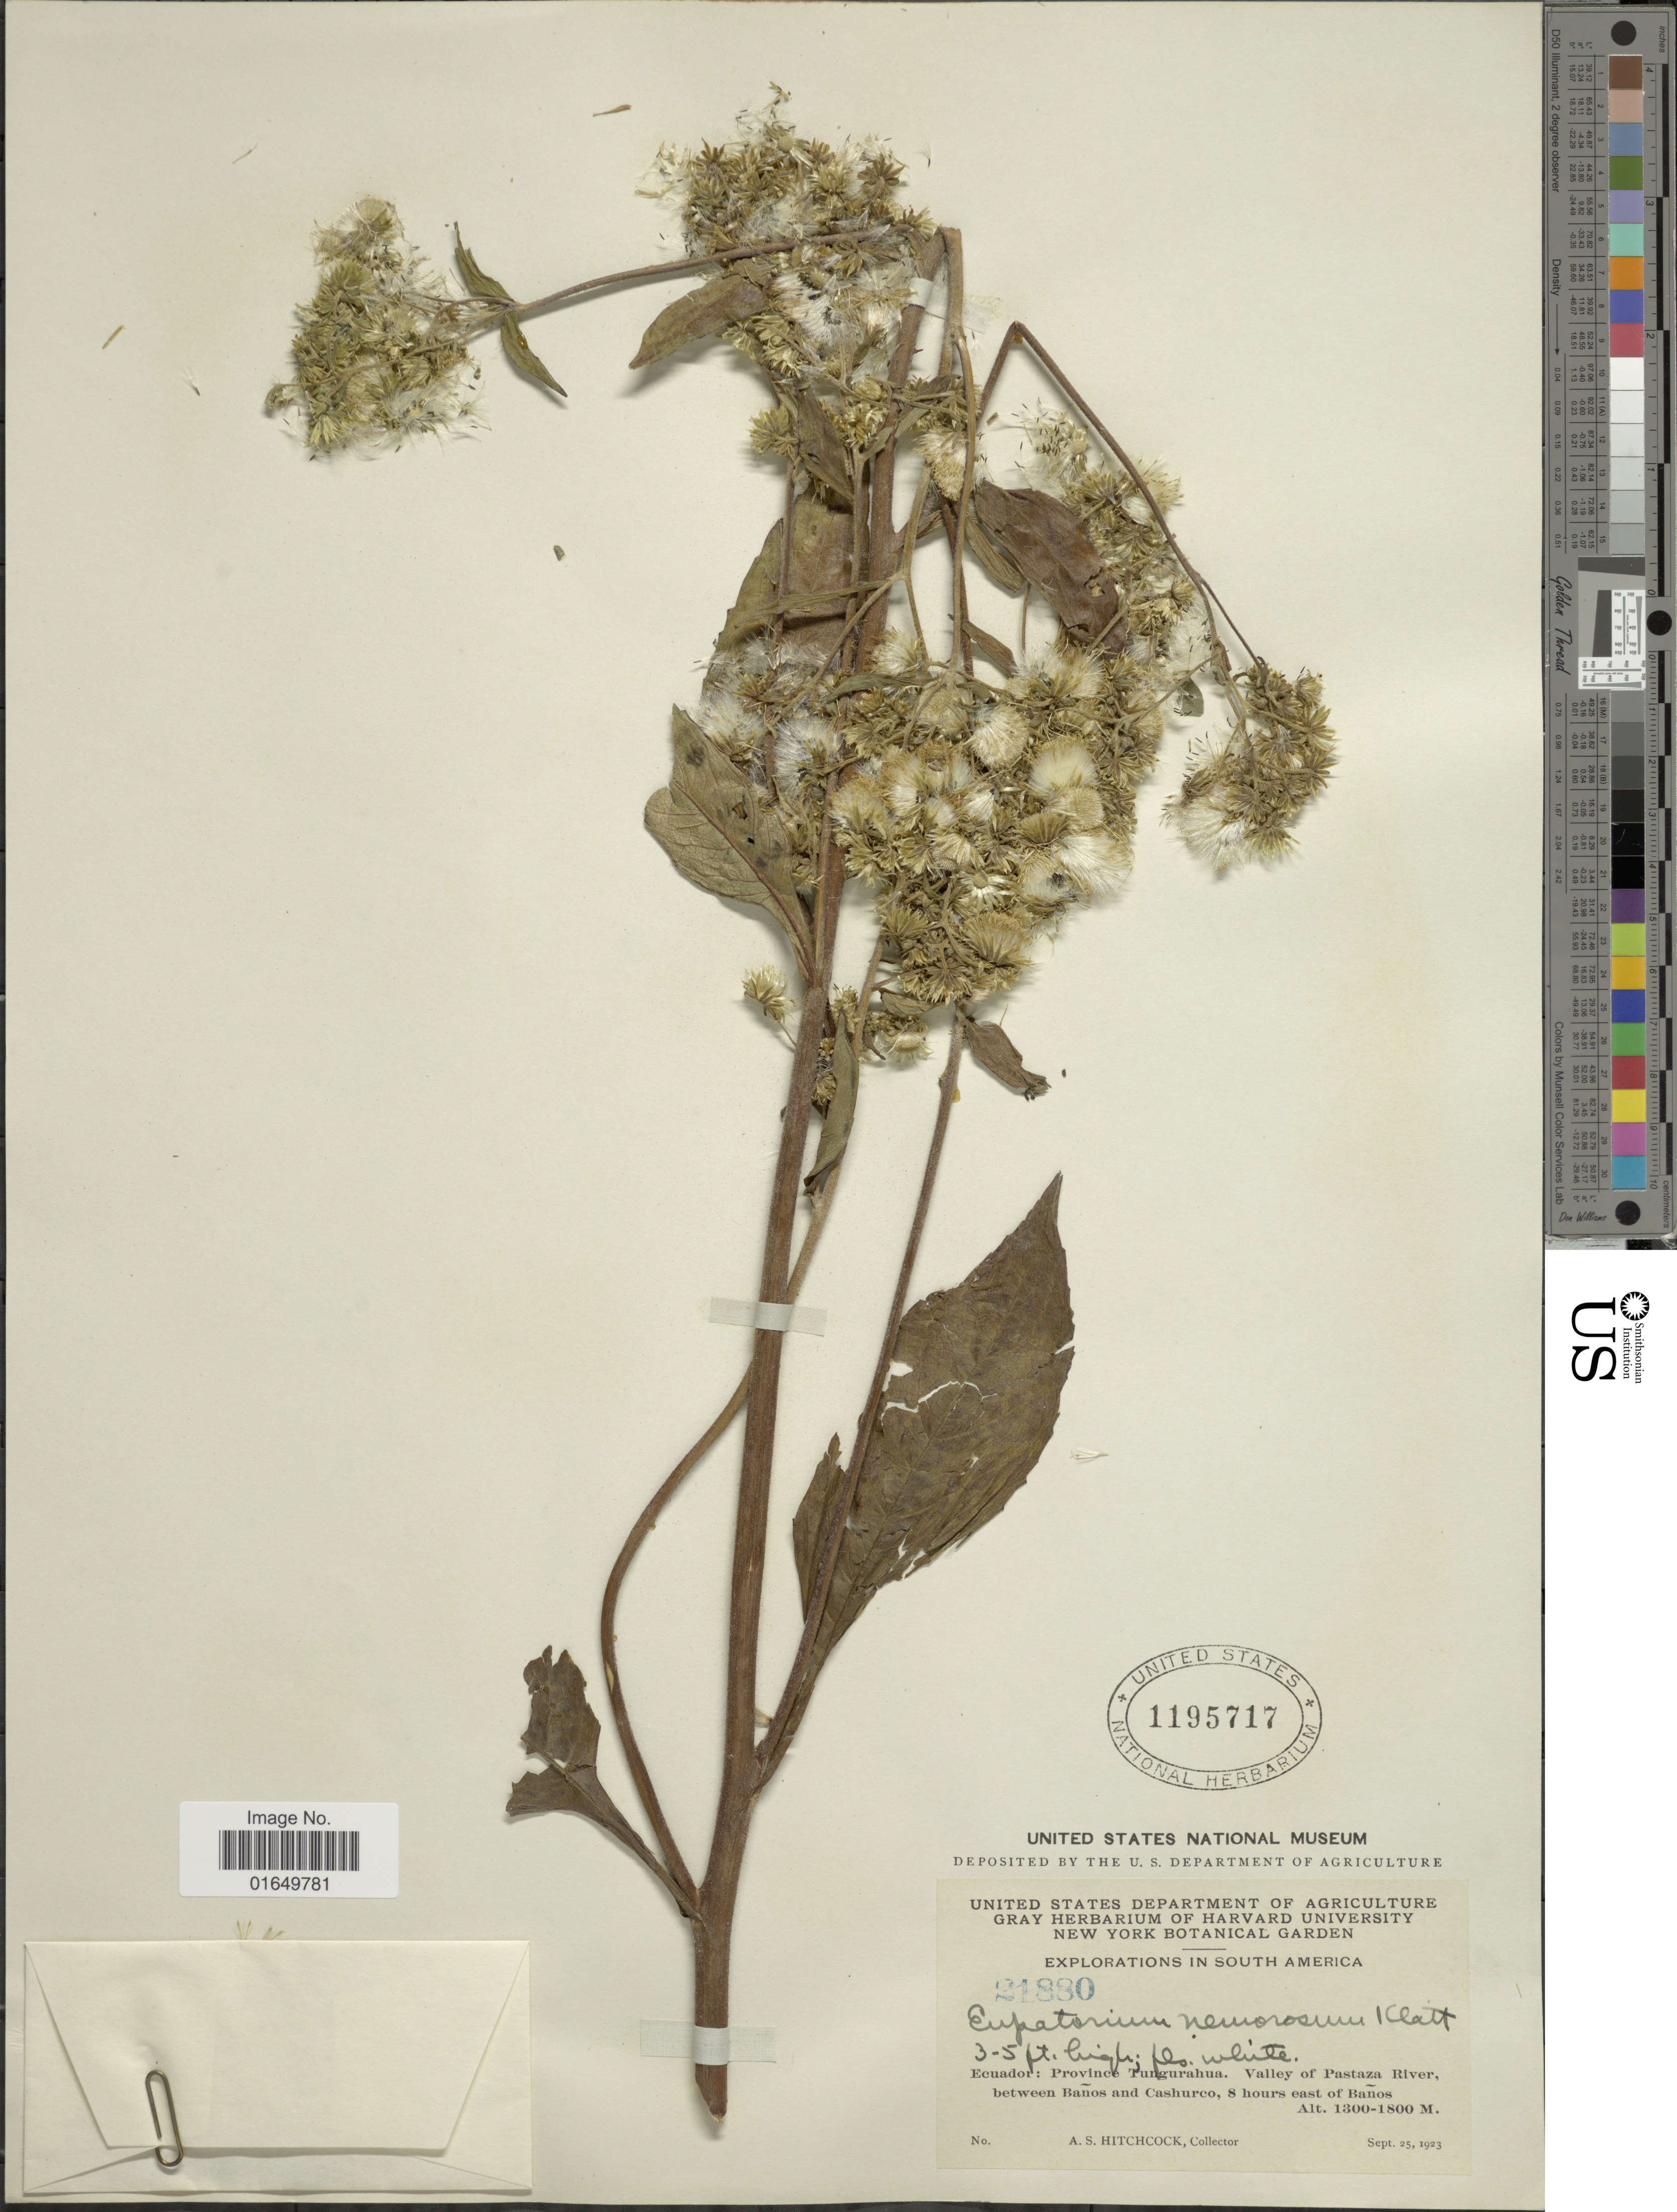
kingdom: Plantae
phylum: Tracheophyta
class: Magnoliopsida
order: Asterales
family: Asteraceae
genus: Polyanthina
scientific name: Polyanthina nemorosa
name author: (Klatt) R.M. King & H. Rob.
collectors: A. S. Hitchcock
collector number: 21880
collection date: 1923-09-25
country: Ecuador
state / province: Tungurahua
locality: Valley of Pastaza River, between Baños and Cashurco, 8 hours east of Baños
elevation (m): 1300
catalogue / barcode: US 1195717